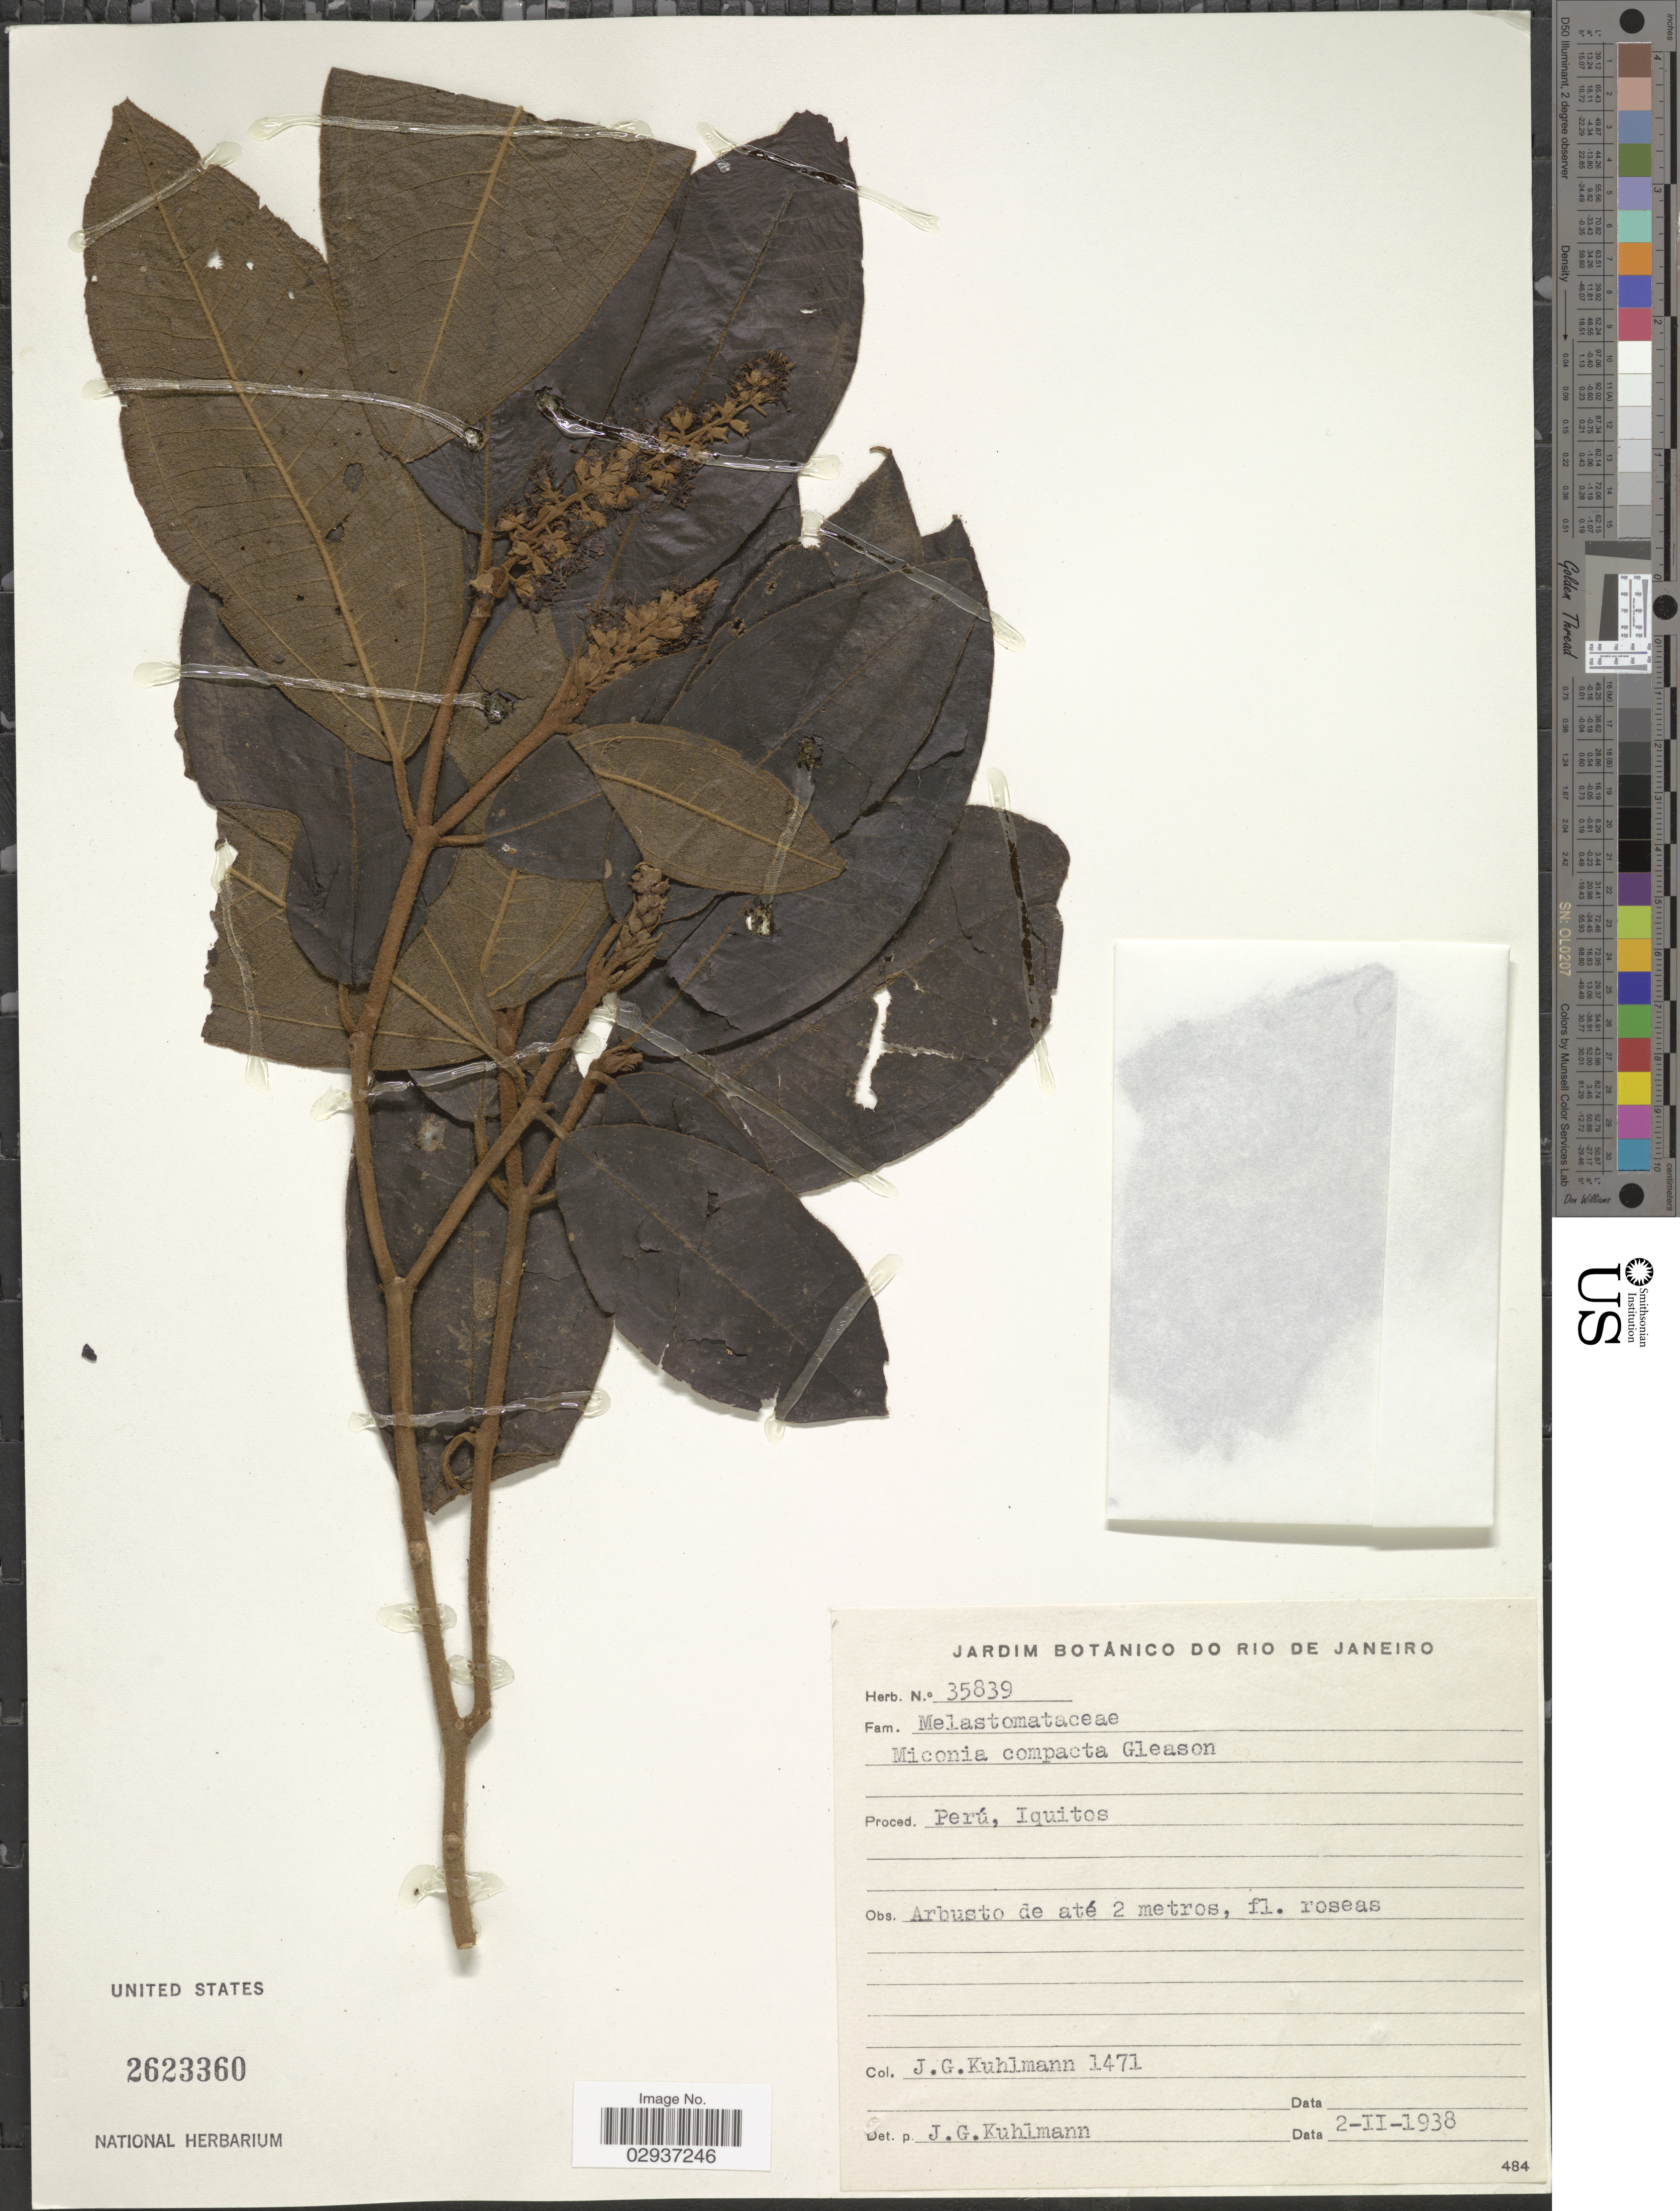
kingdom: Plantae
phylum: Tracheophyta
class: Magnoliopsida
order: Myrtales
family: Melastomataceae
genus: Miconia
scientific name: Miconia carassana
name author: Cogn.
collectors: J. G. Kuhlmann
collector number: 1471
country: Peru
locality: Perú, Iquitos.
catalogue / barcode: US 2623360